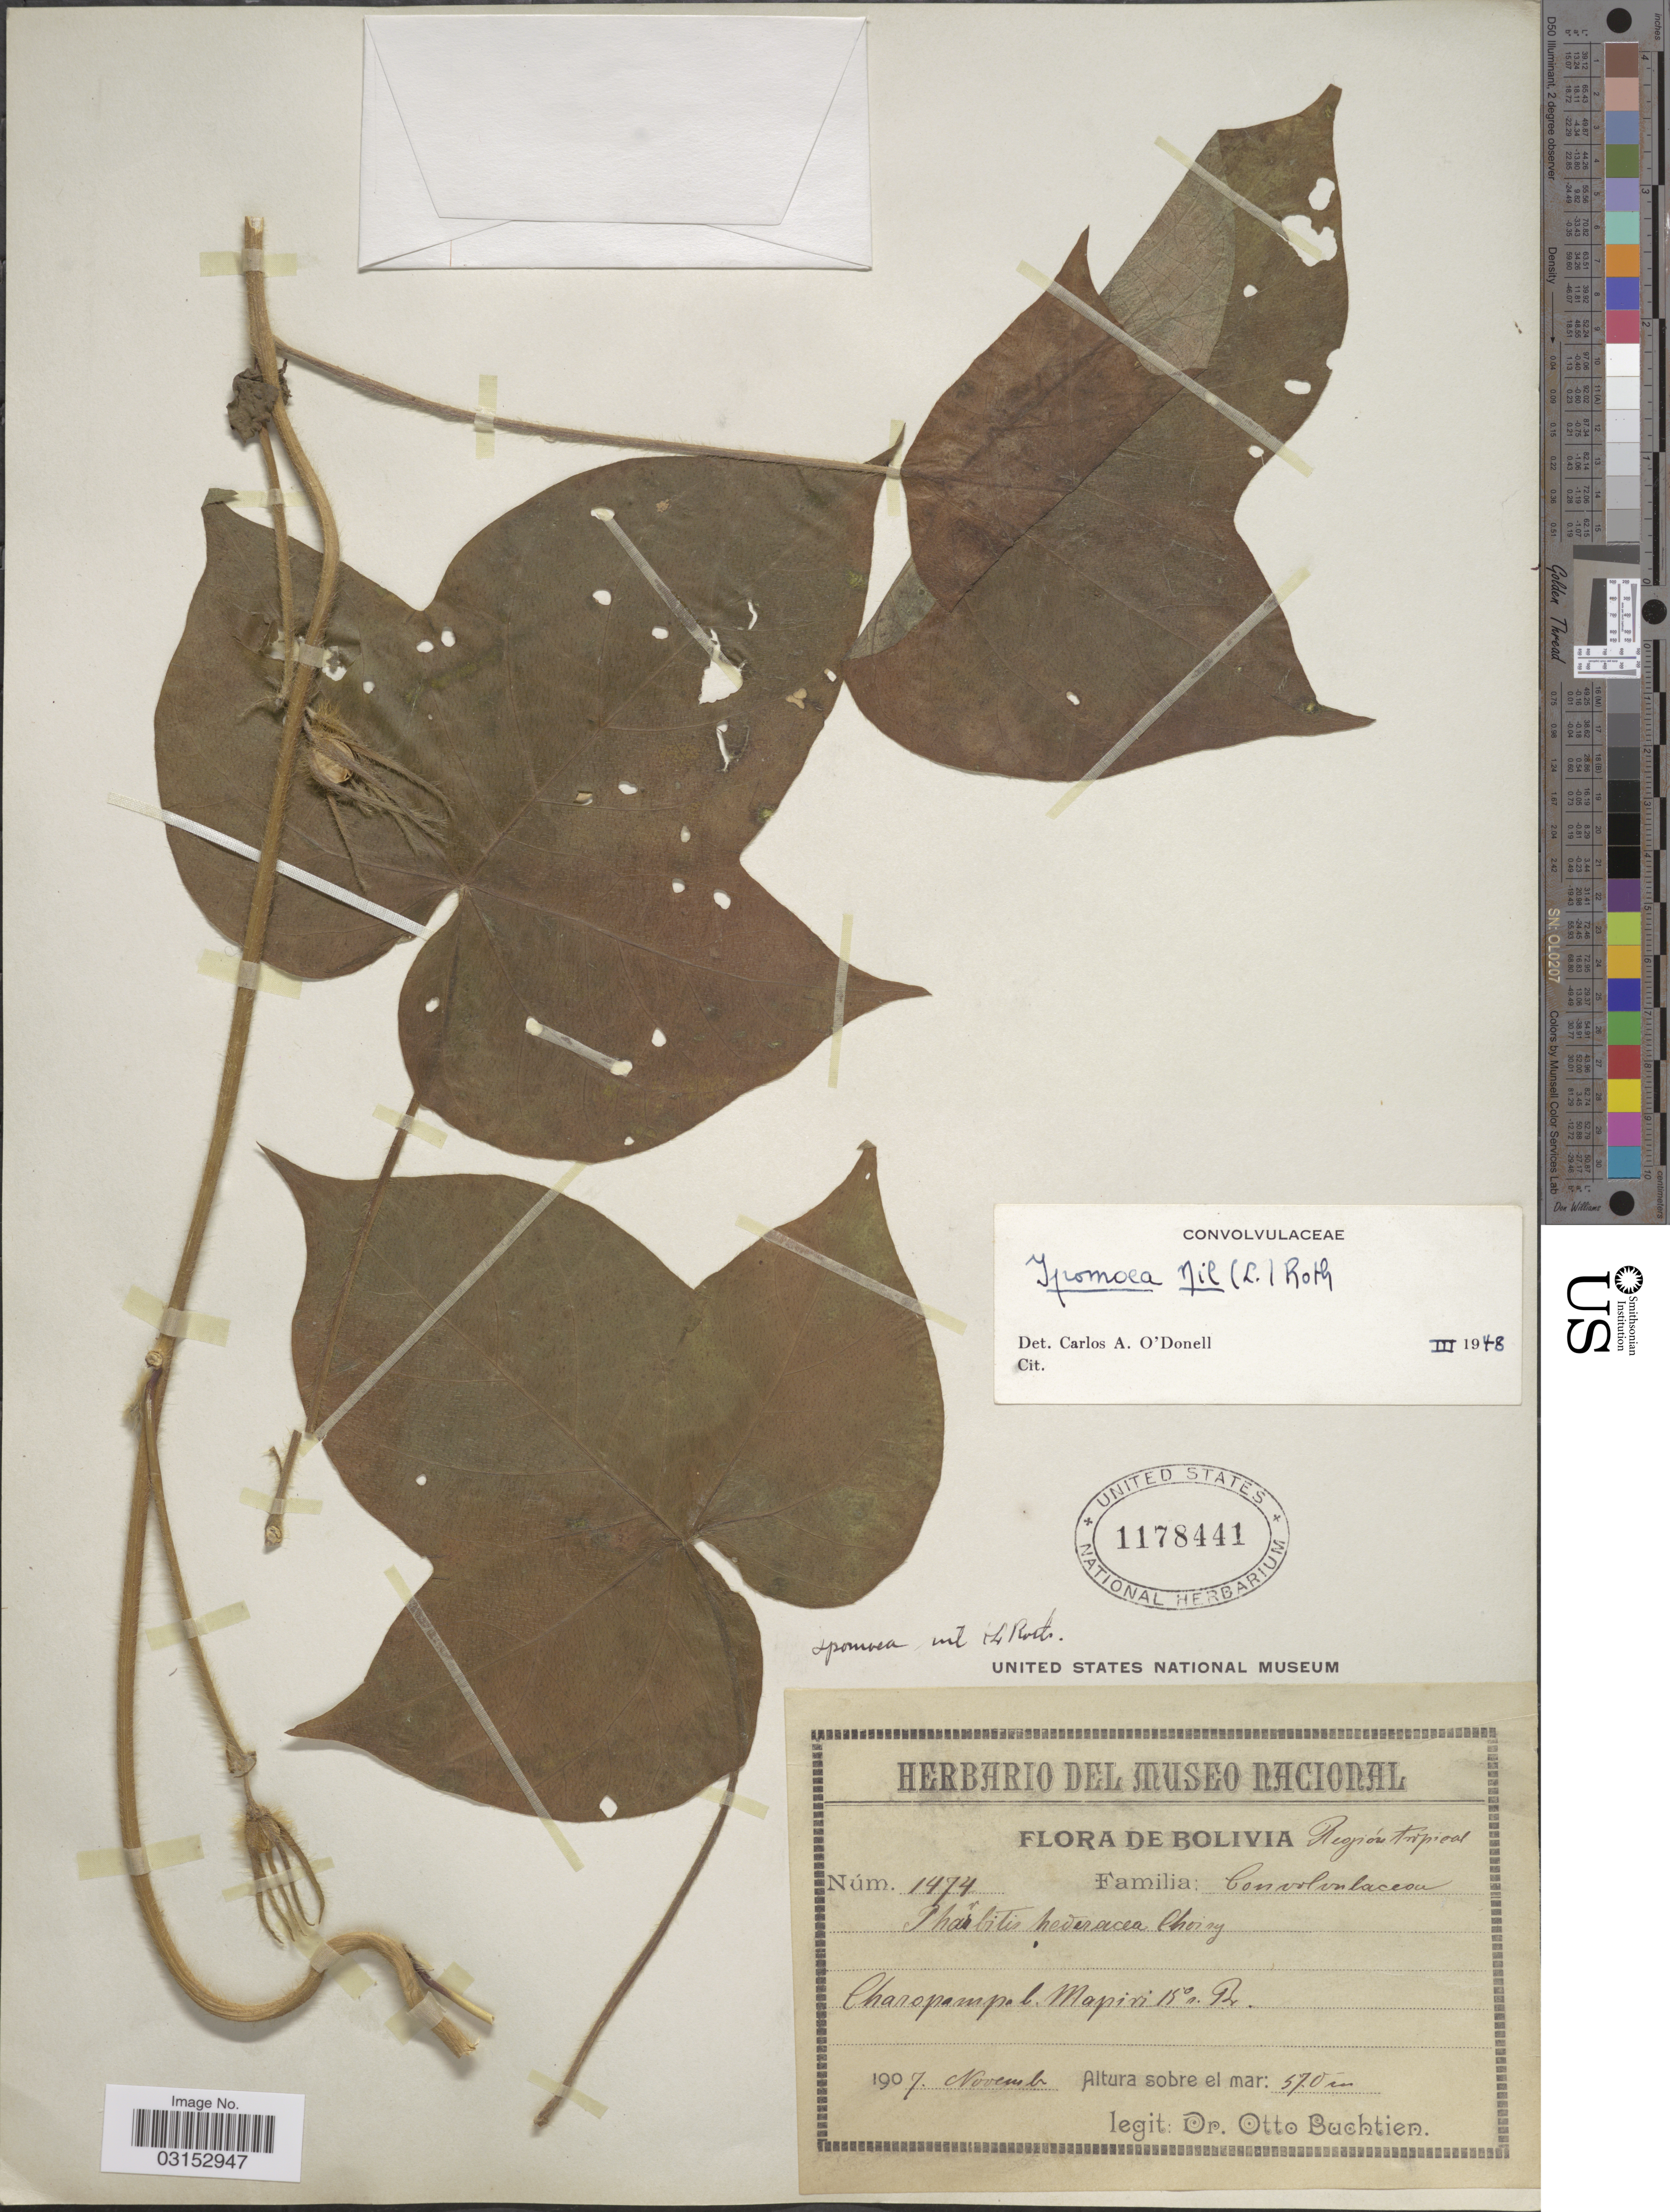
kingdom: Plantae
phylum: Tracheophyta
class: Magnoliopsida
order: Solanales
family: Convolvulaceae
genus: Ipomoea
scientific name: Ipomoea nil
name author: (L.) Roth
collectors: O. Buchtien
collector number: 1474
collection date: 1907-11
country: Bolivia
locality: Charopampa b. Mapiri 13° s.Br.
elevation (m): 570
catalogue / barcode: US 1178441